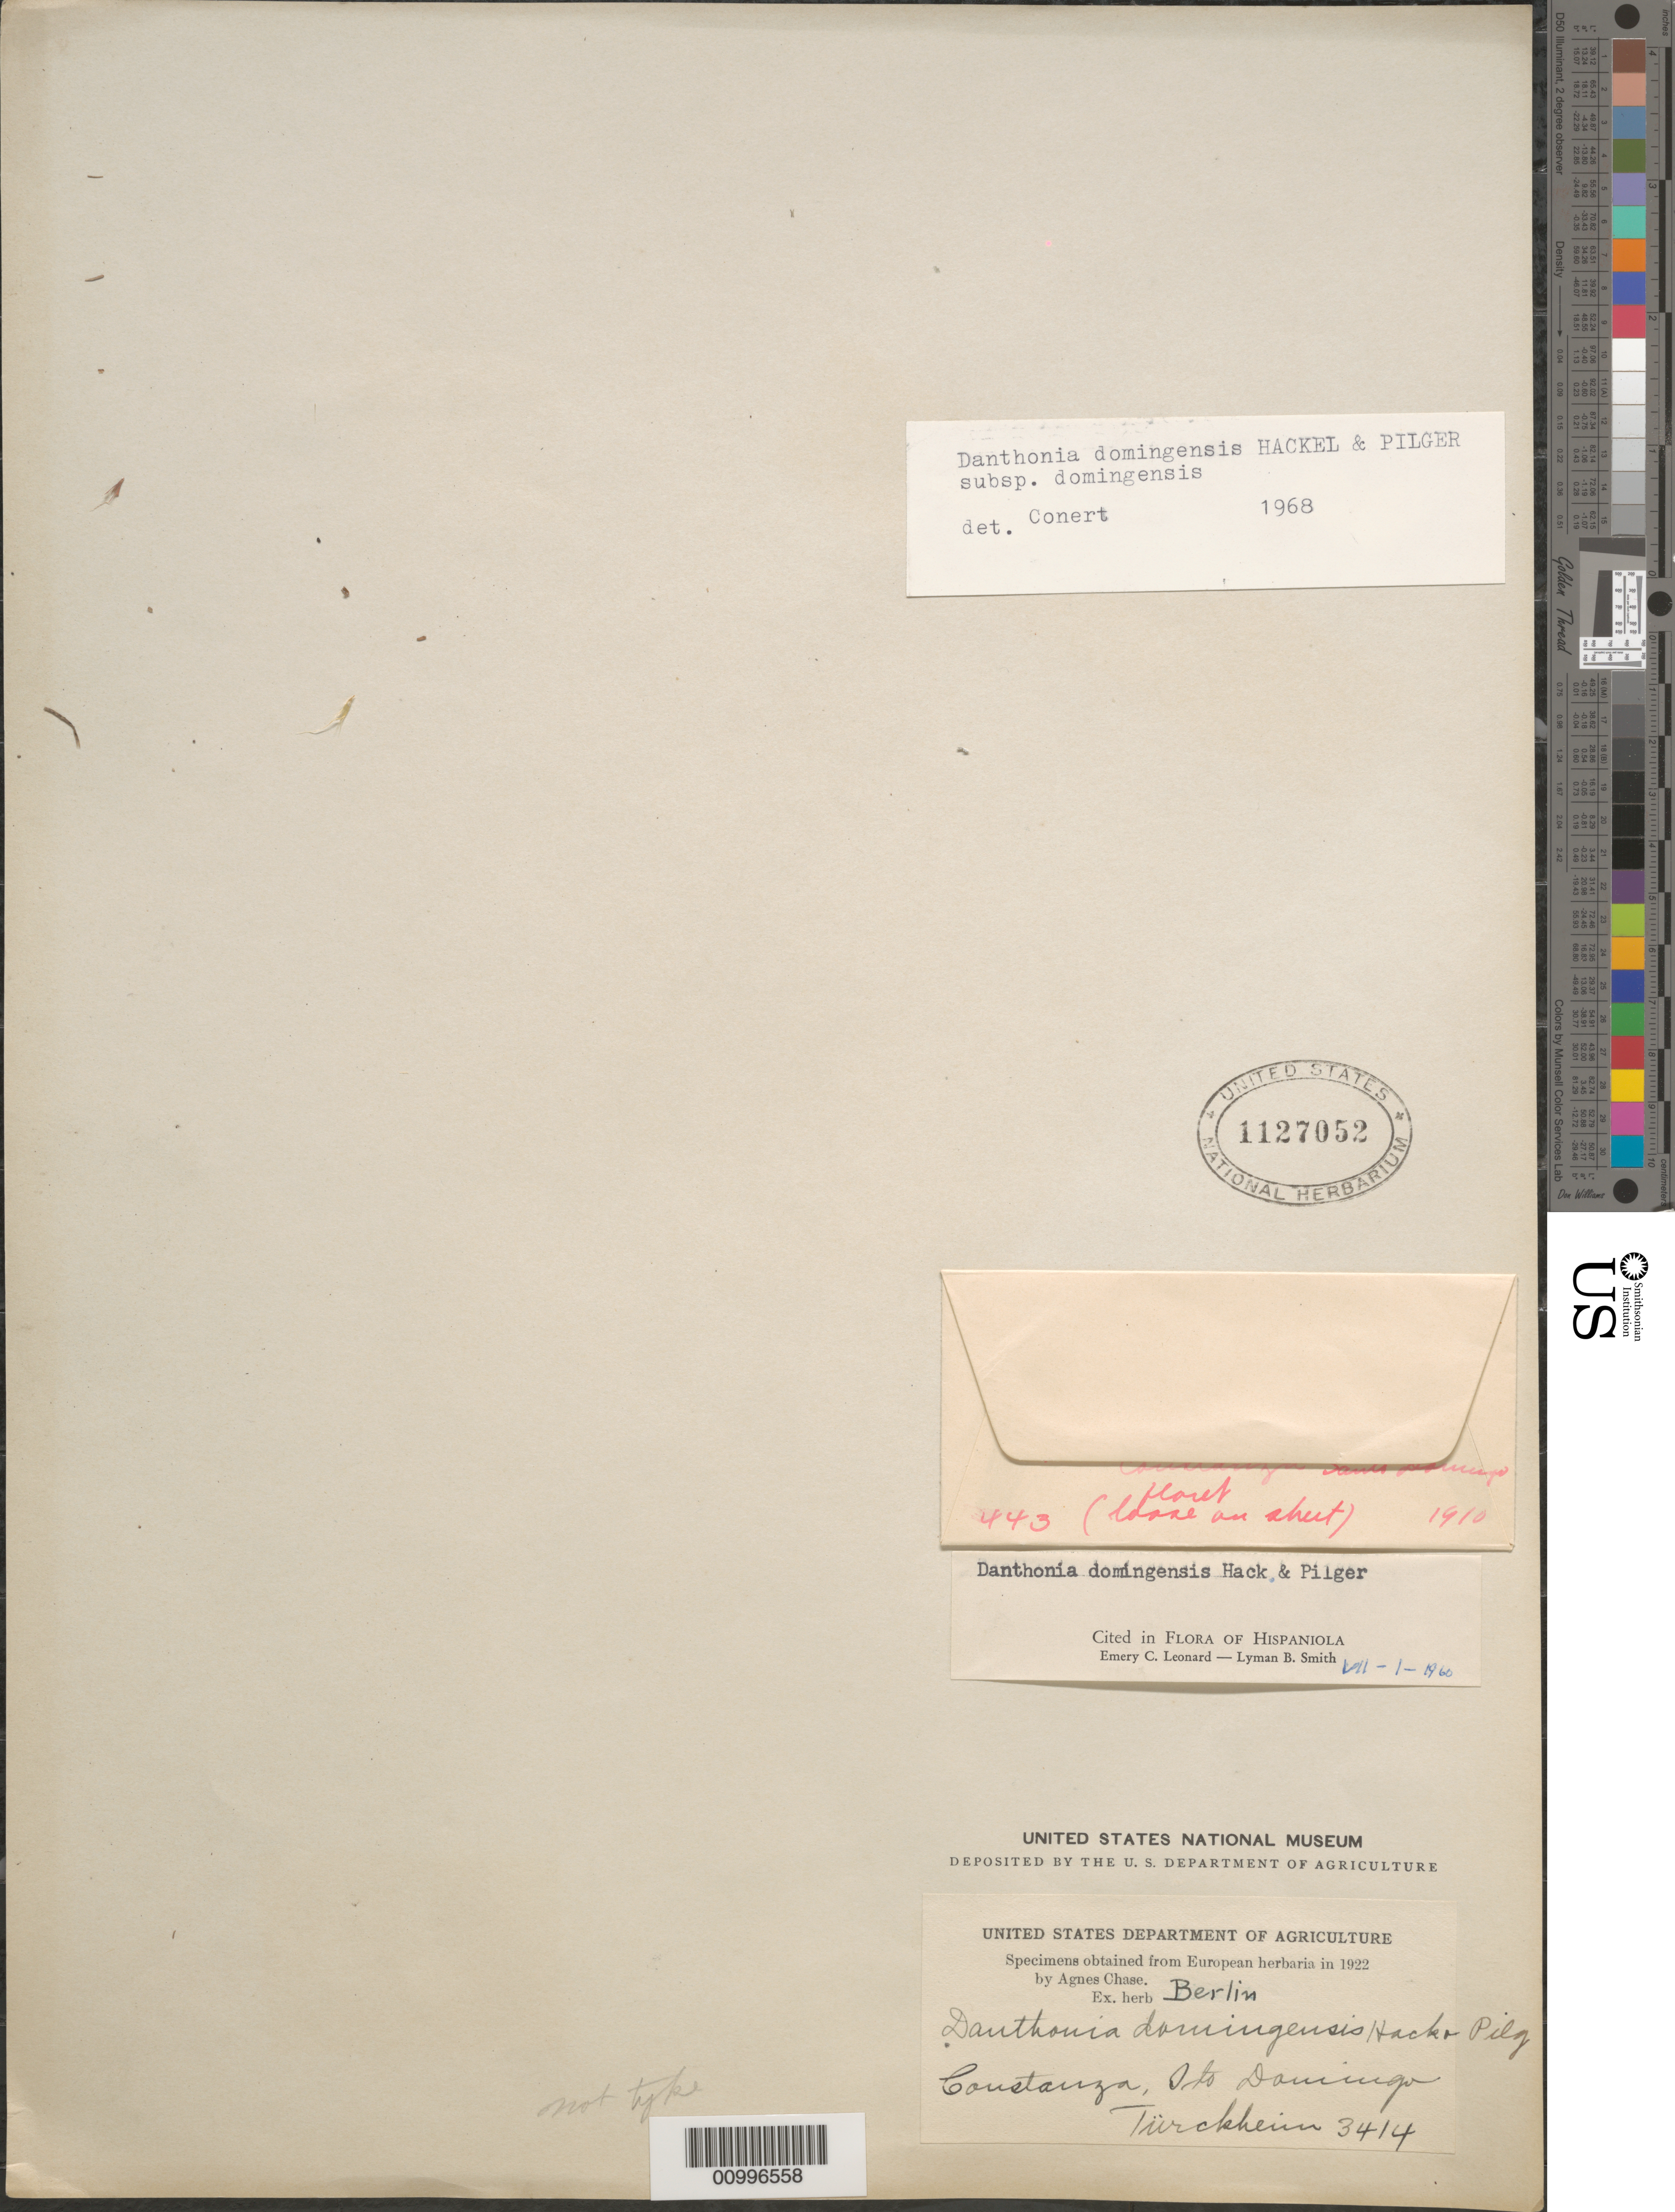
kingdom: Plantae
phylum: Tracheophyta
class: Liliopsida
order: Poales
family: Poaceae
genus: Danthonia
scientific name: Danthonia domingensis subsp. domingensis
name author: Hack. & Pilg.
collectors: A. Chase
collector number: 3414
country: Dominican Republic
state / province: La Vega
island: Hispaniola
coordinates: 0 N, 0 E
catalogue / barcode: US 1127052